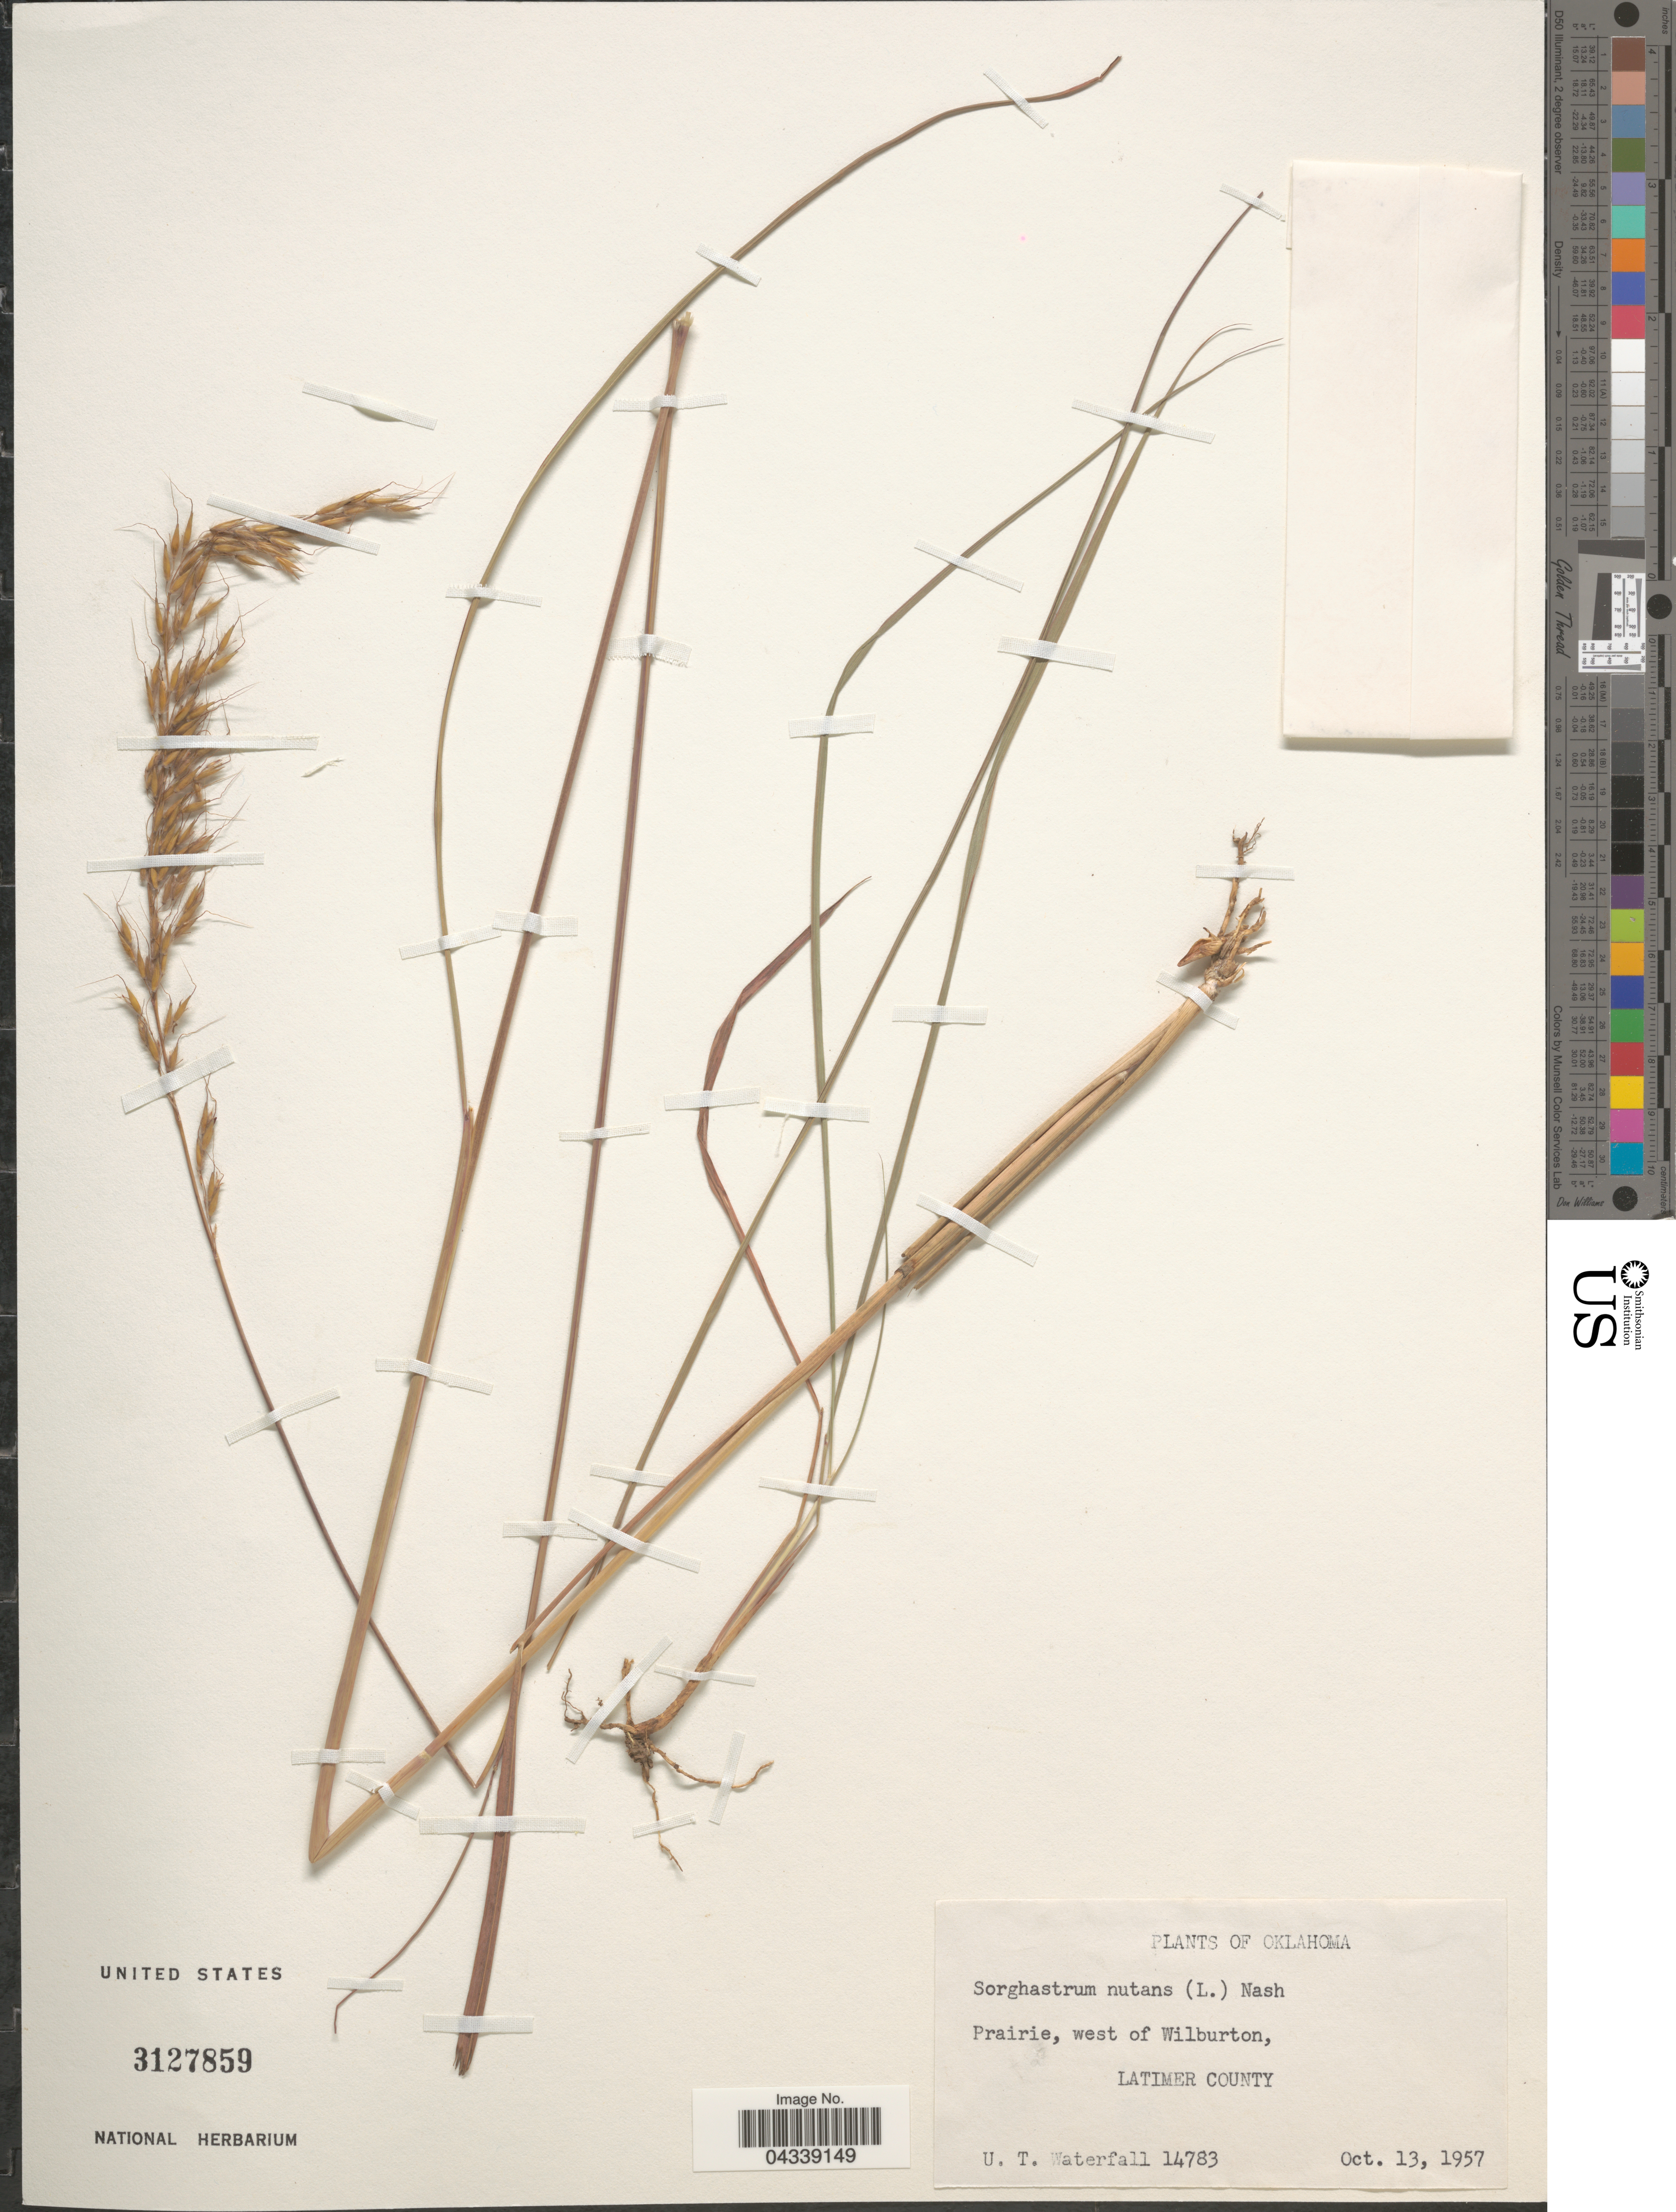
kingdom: Plantae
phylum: Tracheophyta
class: Liliopsida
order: Poales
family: Poaceae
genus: Sorghastrum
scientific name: Sorghastrum nutans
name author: (L.) Nash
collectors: U. T. Waterfall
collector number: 14783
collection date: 1957-10-13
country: United States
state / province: Oklahoma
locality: Prairie, west of Wilburton, Latimer County.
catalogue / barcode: US 3127859